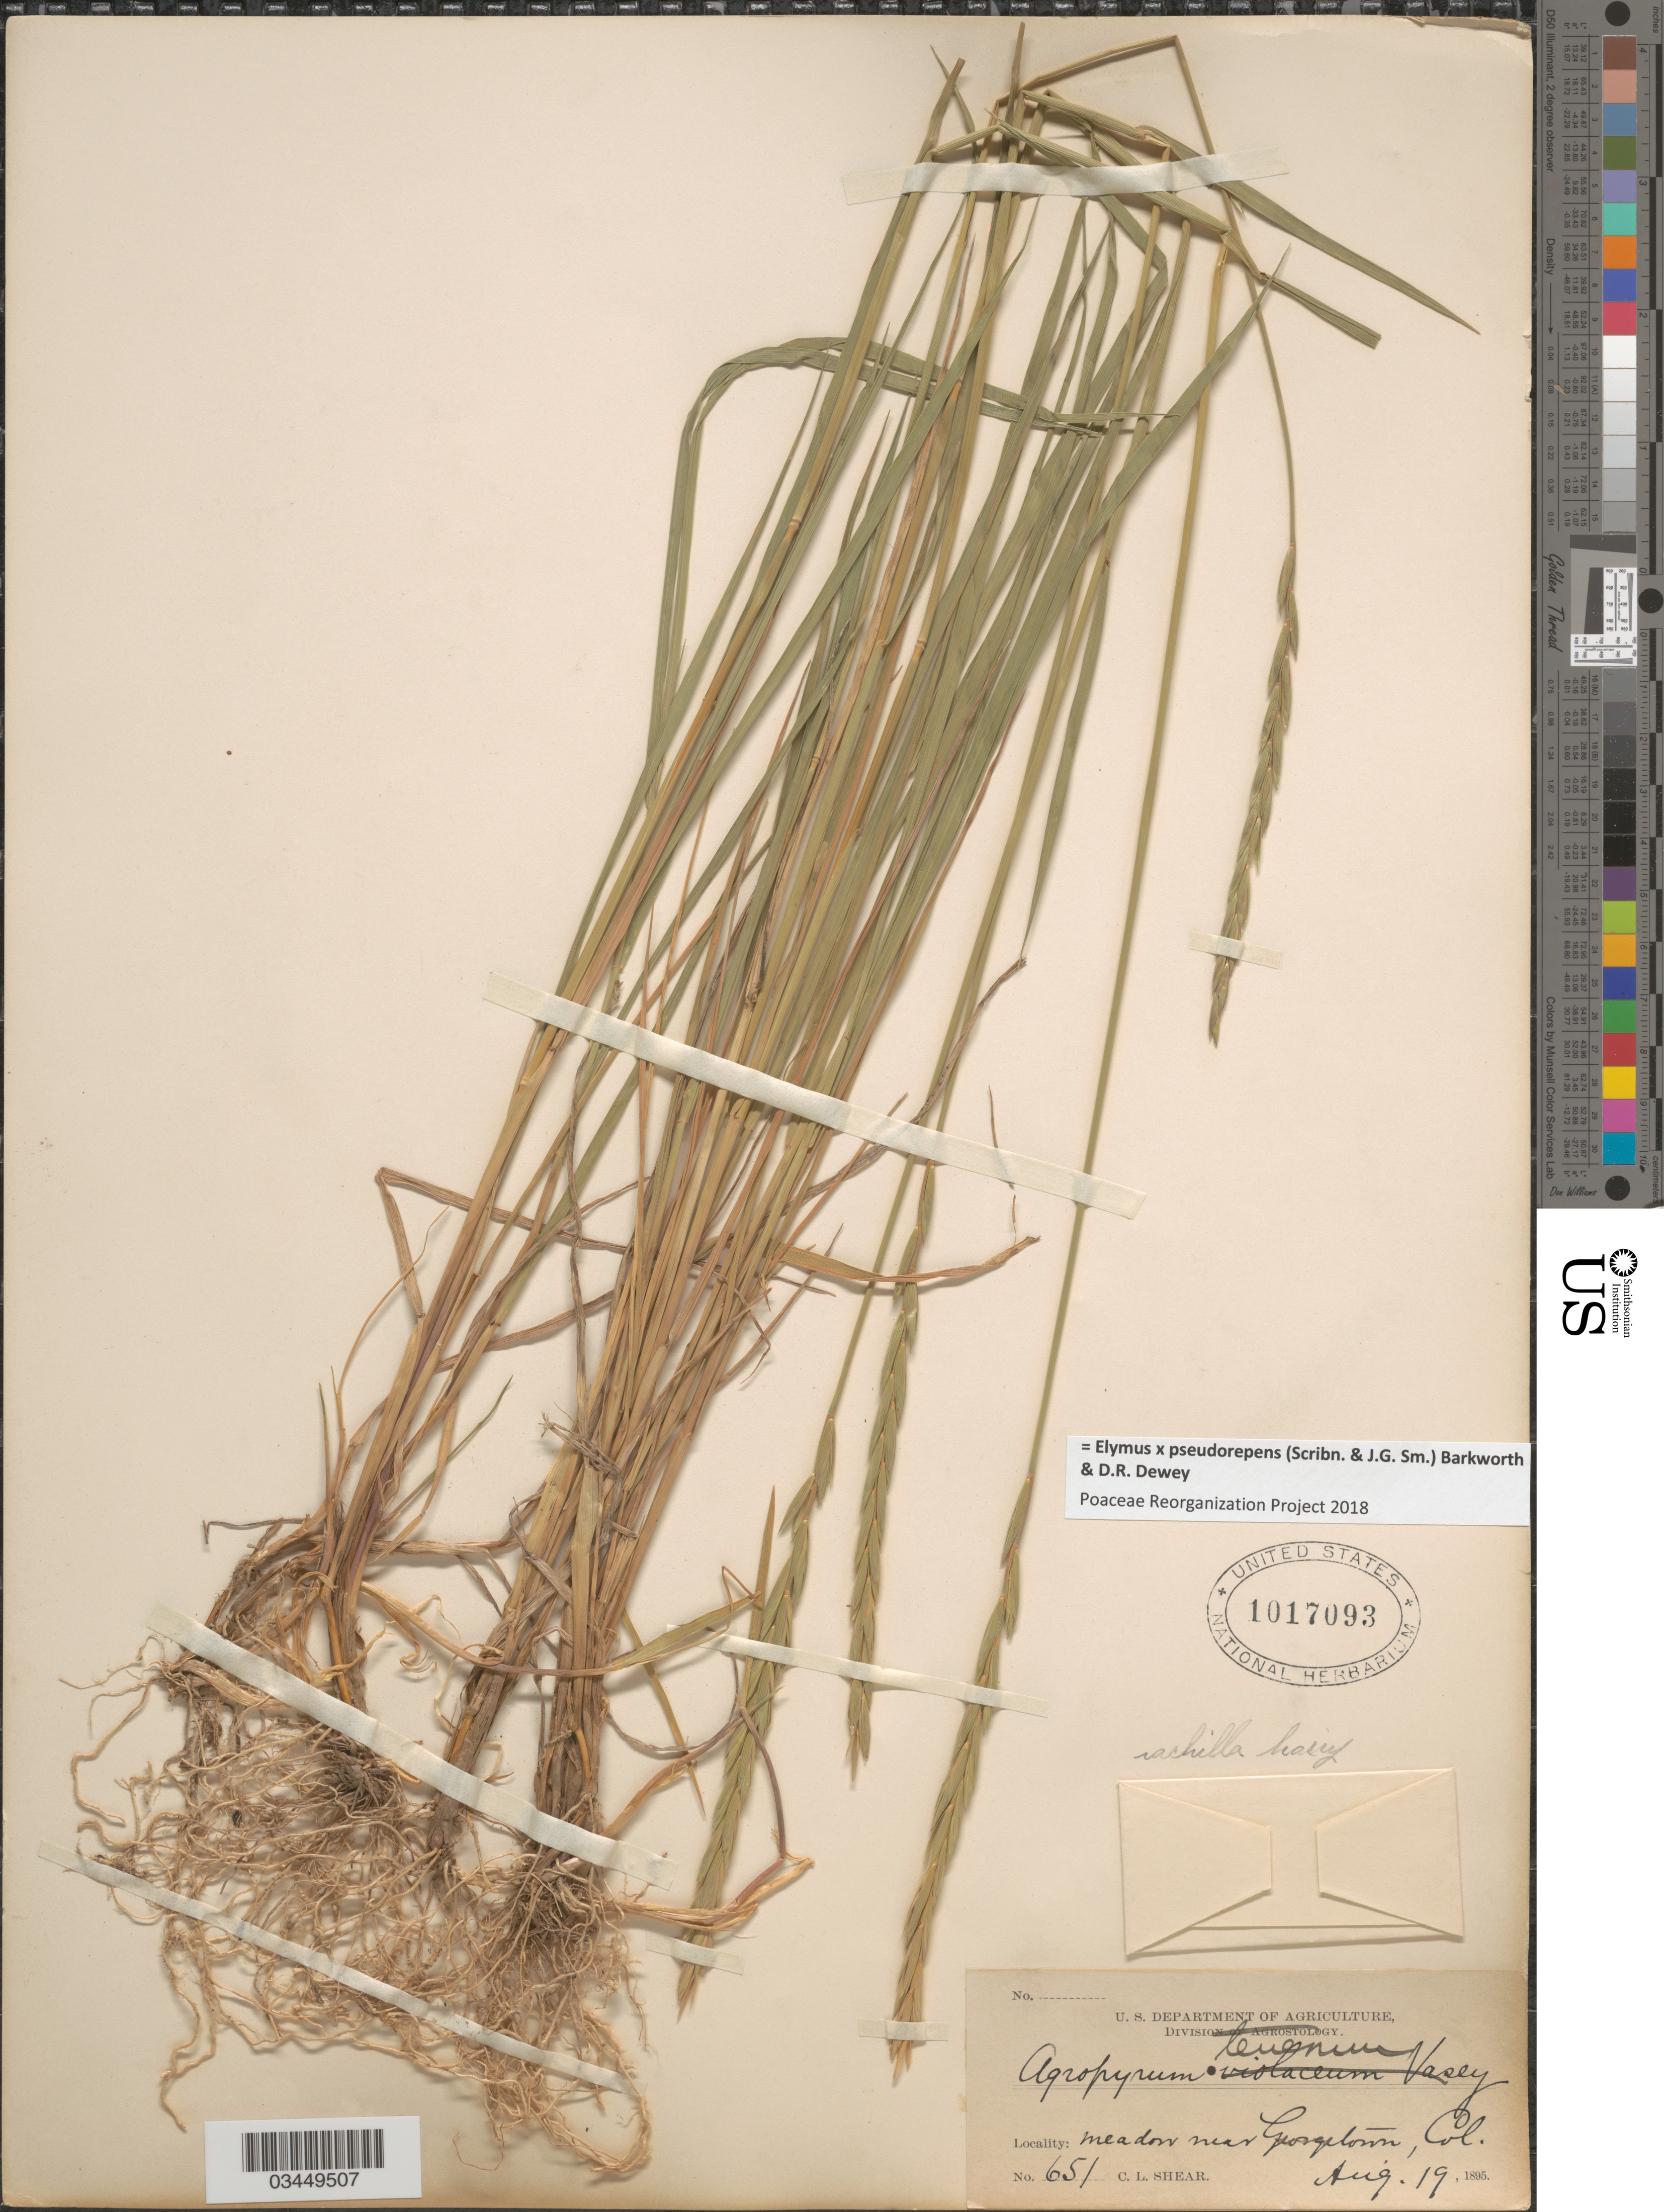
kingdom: Plantae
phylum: Tracheophyta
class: Liliopsida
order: Poales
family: Poaceae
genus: Elymus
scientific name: Elymus x pseudorepens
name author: (Scribn. & J.G. Sm.) Barkworth & Dewey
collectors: C. L. Shear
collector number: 651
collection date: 1895-08-19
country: United States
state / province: Colorado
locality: Meadow near Georgetown.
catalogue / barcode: US 1017093